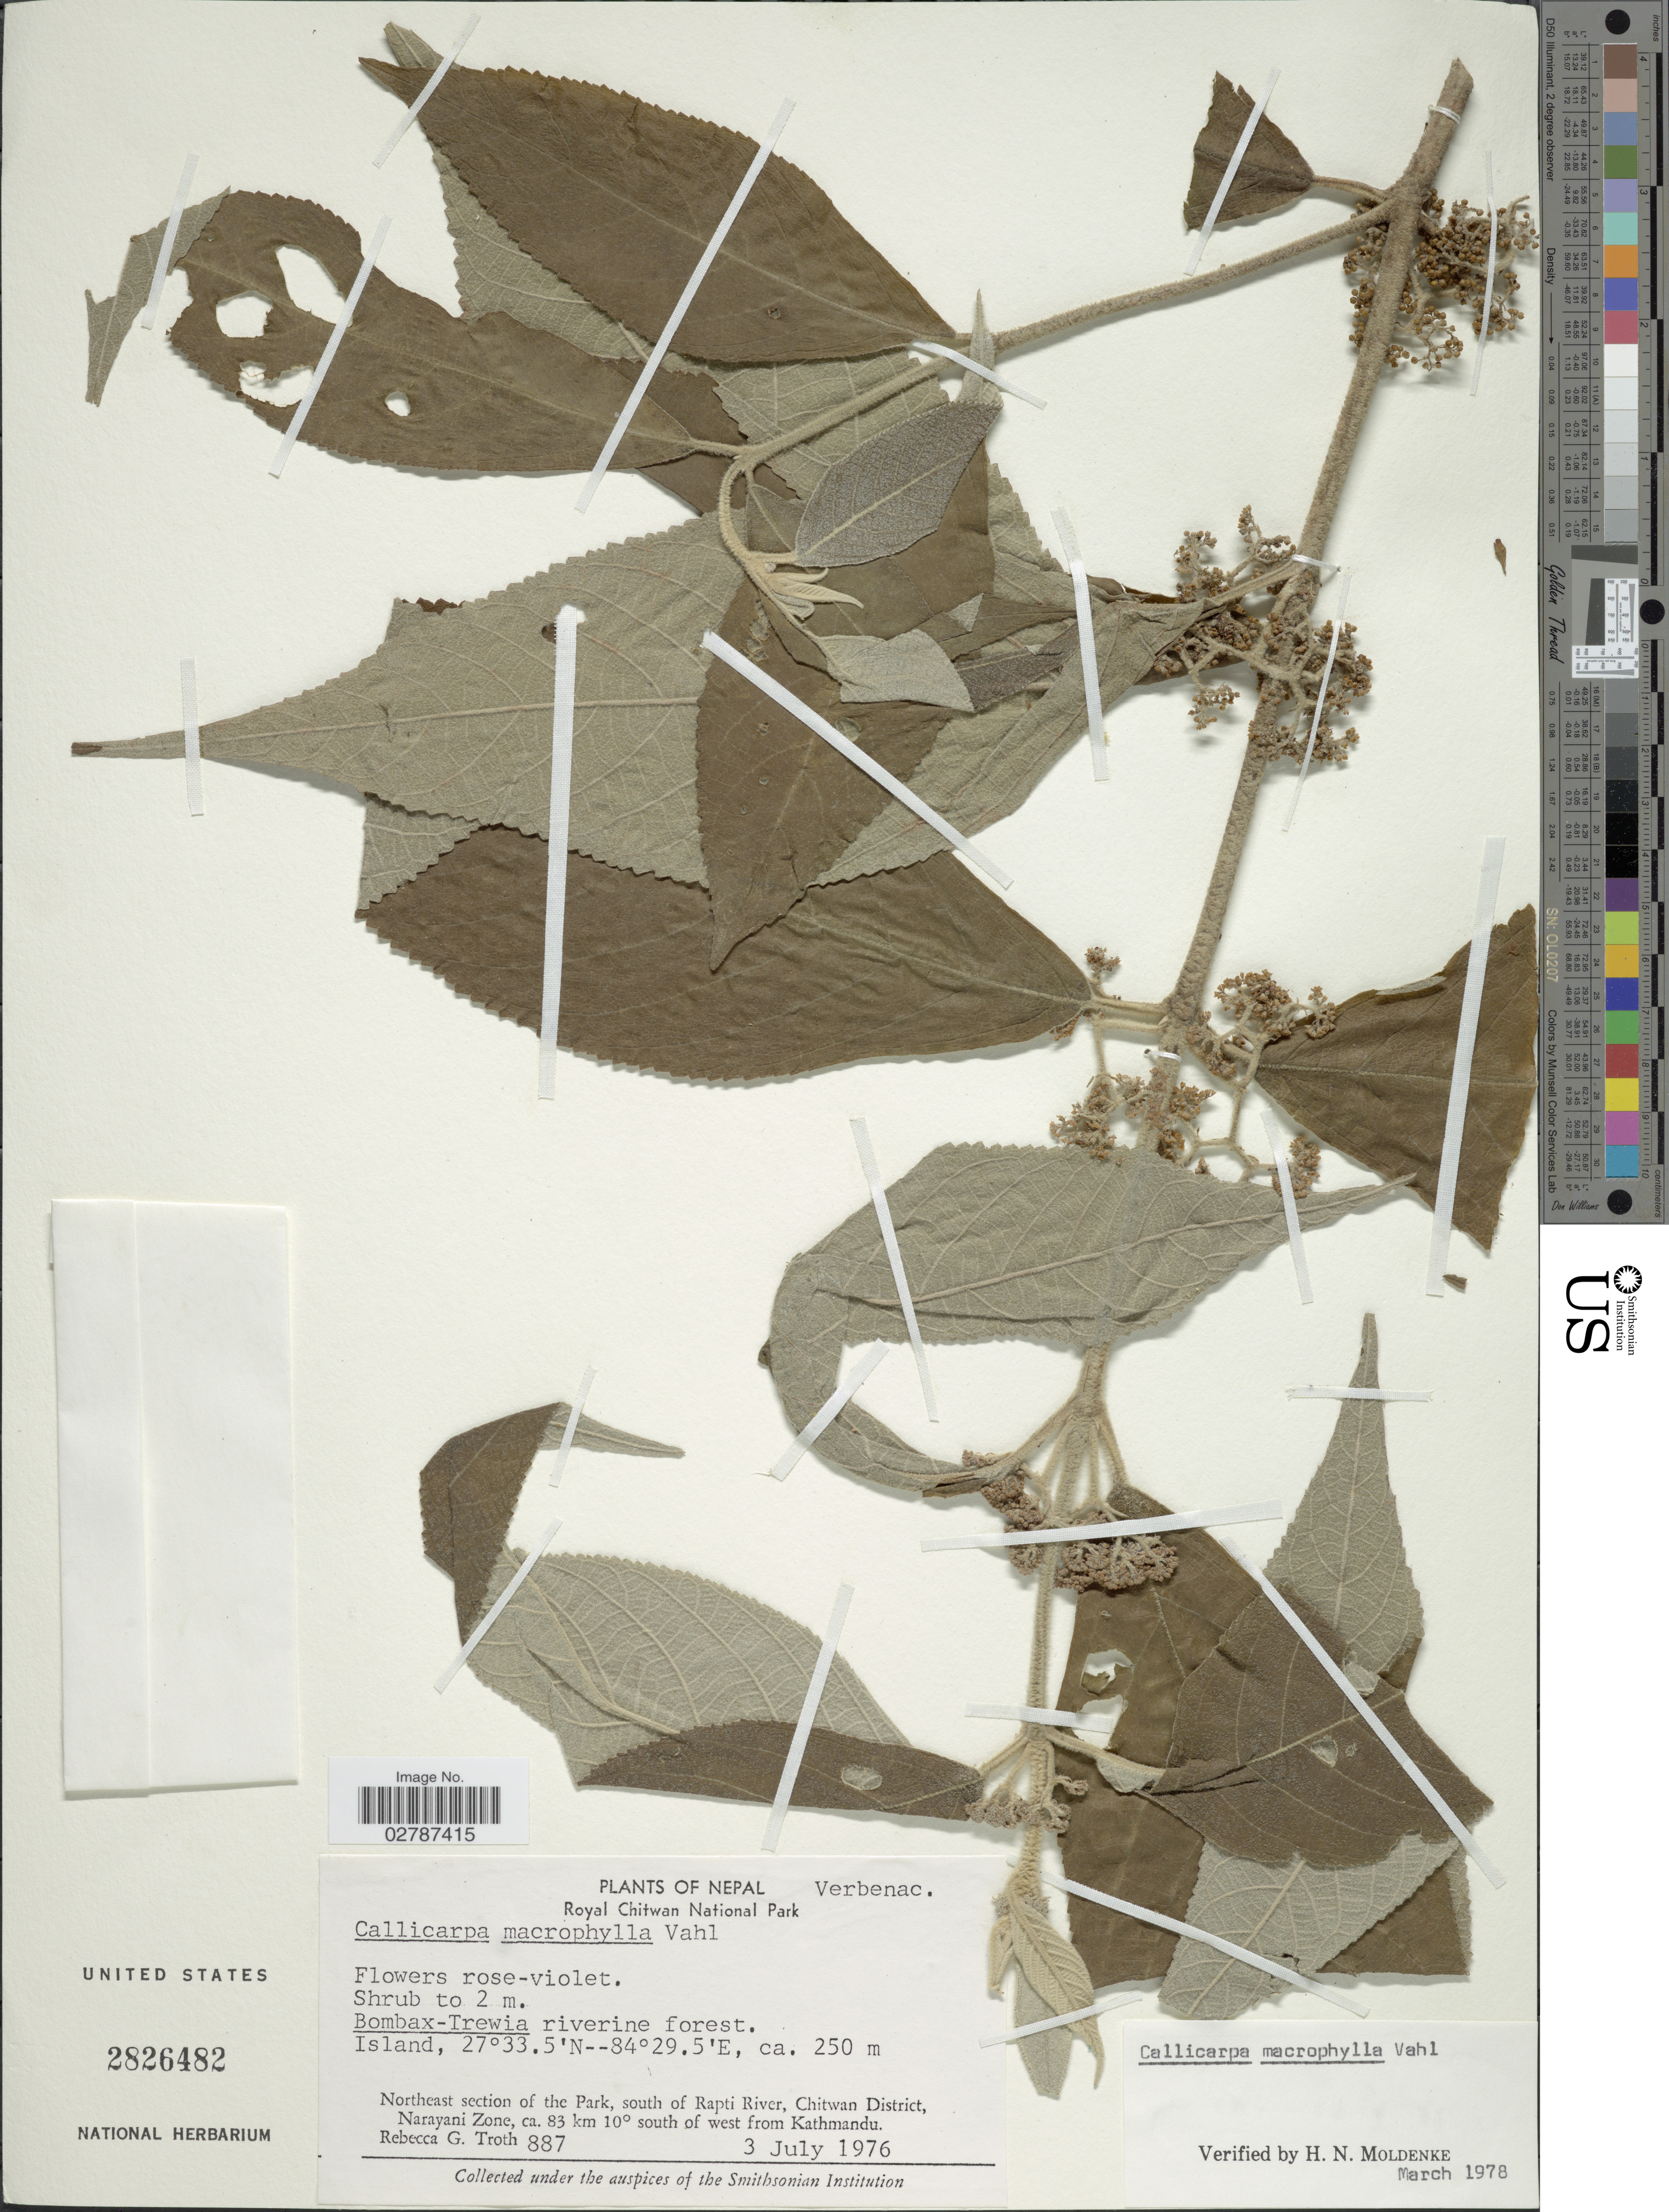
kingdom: Plantae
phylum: Tracheophyta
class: Magnoliopsida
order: Lamiales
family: Lamiaceae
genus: Callicarpa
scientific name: Callicarpa macrophylla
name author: Vahl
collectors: R. Troth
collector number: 887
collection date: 1976-07-03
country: Nepal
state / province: Narayani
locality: Royal Chitwan National Park. Northeast section of the Park, south of Rapti River, Chitwan District, Narayani Zone, ca. 83 km 10° south of west from Kathmandu.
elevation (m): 250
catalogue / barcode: US 2826482